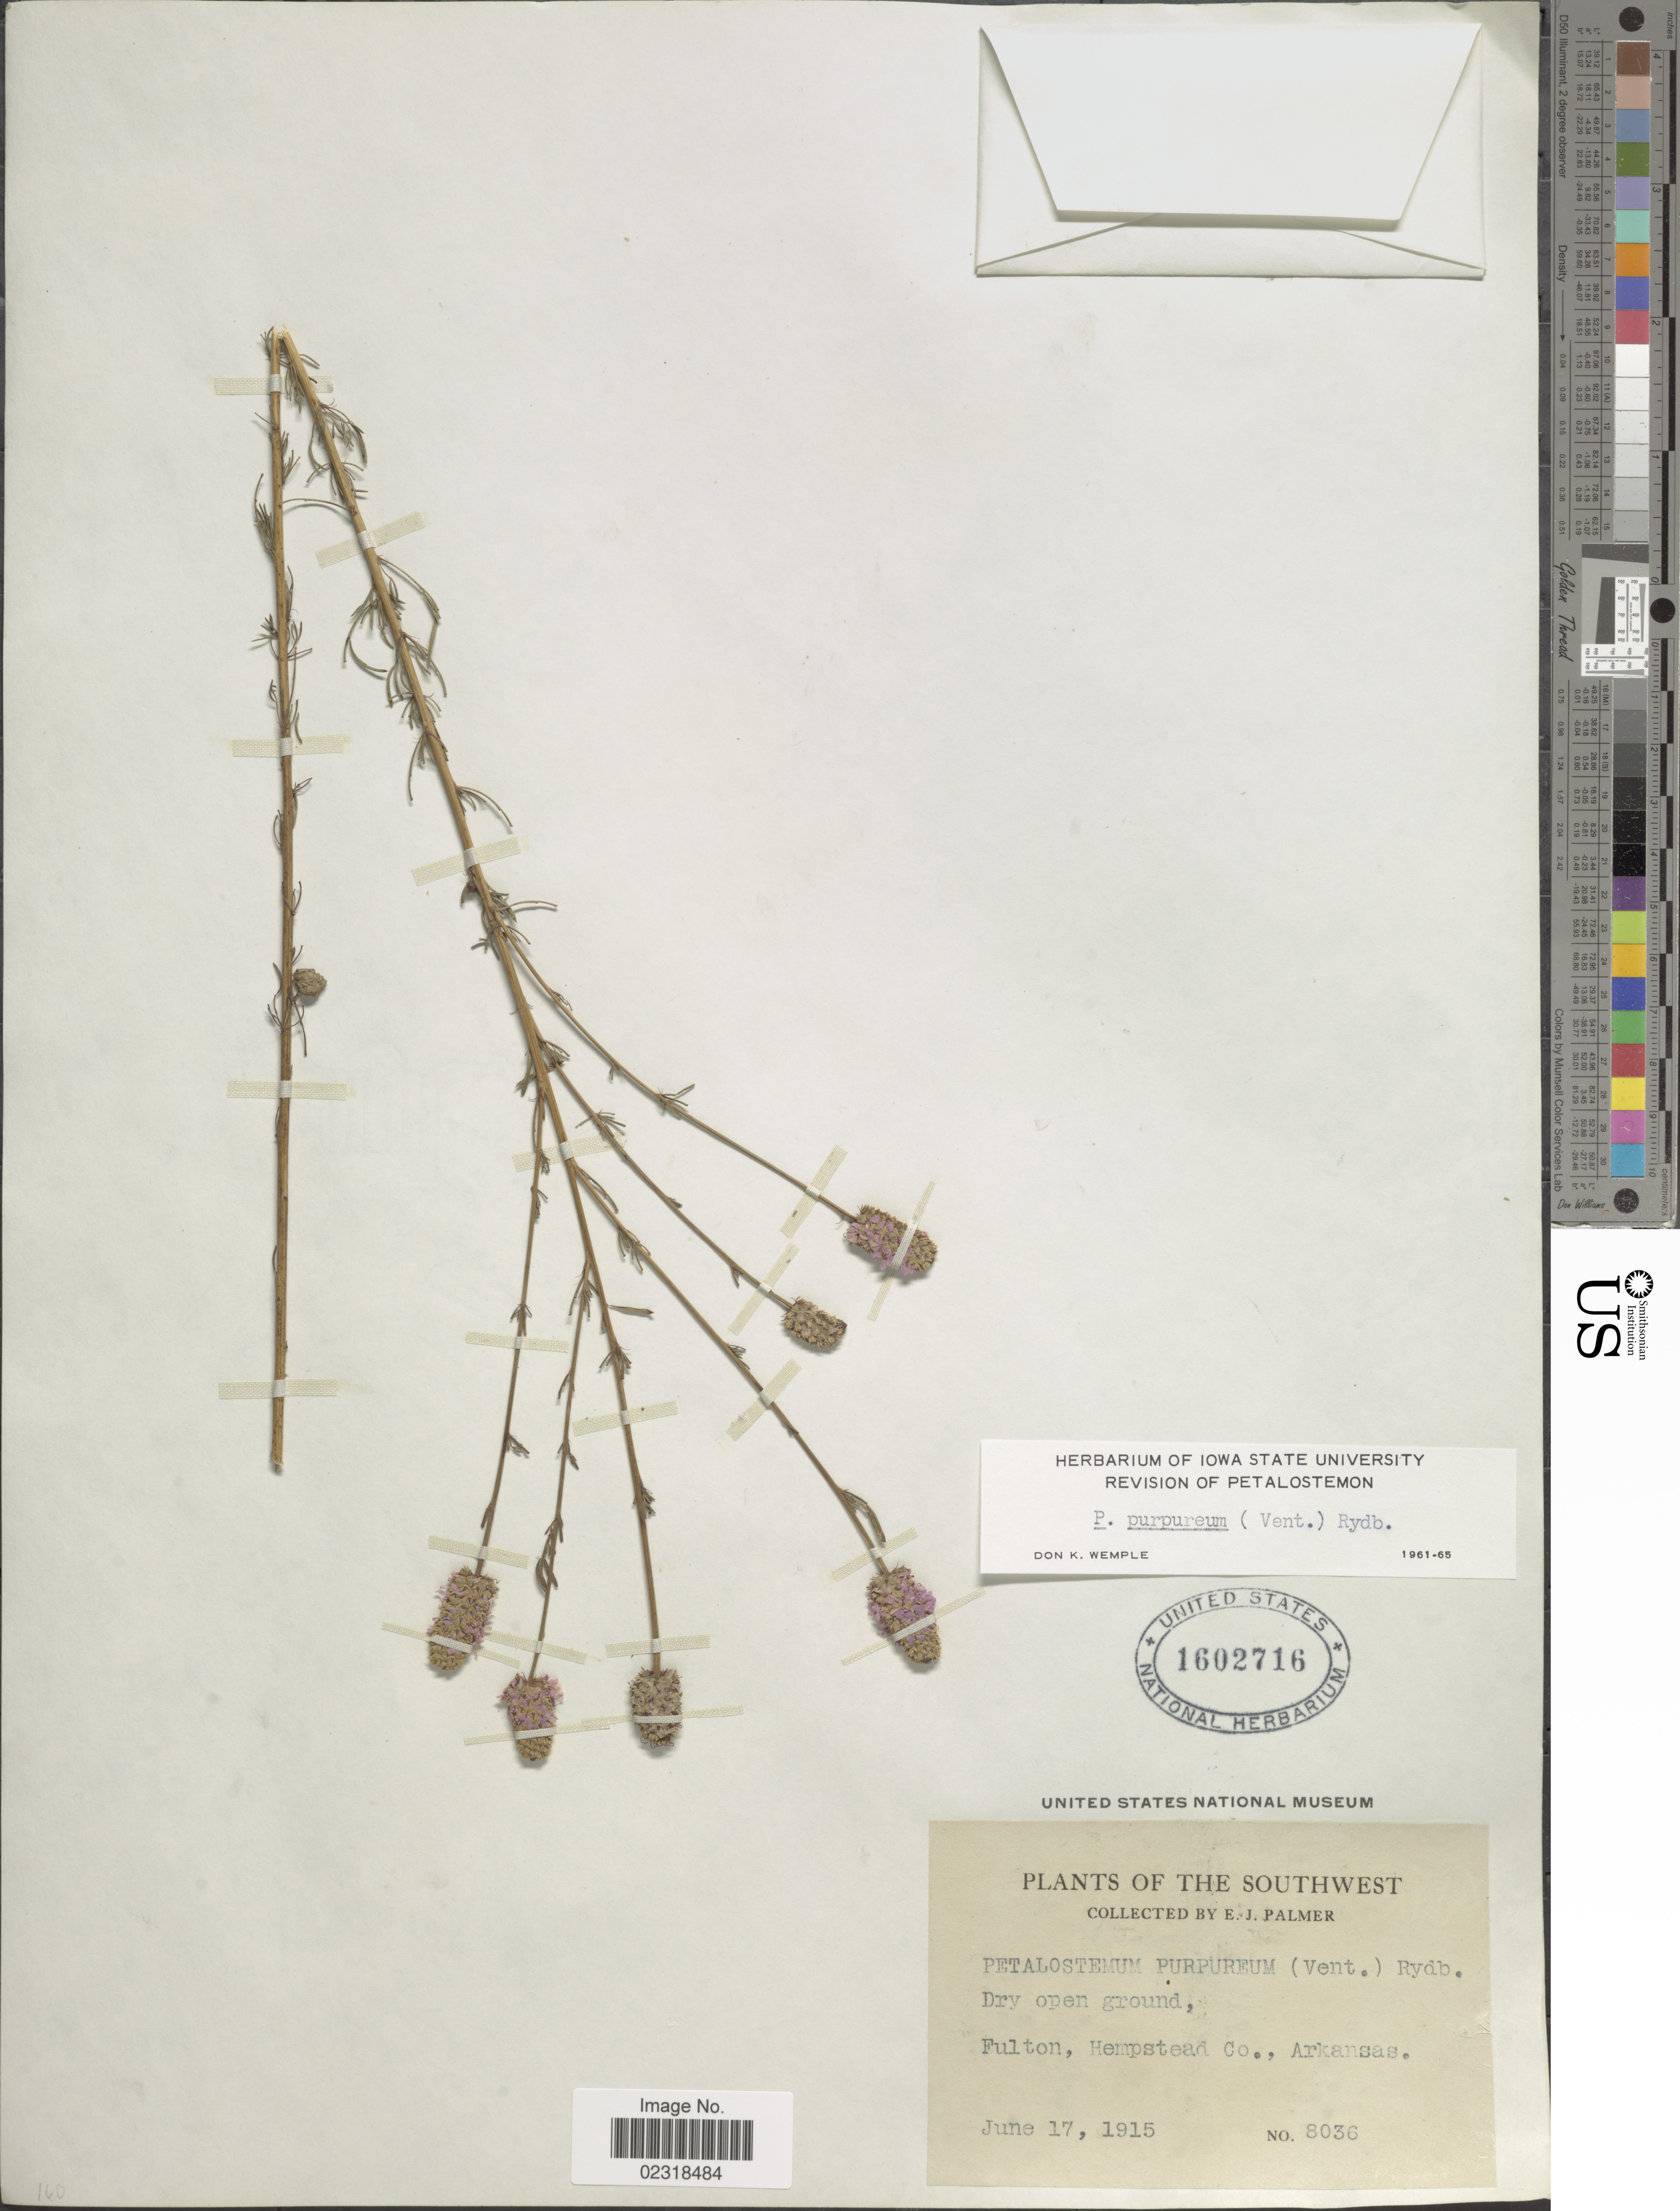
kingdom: Plantae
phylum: Tracheophyta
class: Magnoliopsida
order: Fabales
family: Fabaceae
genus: Dalea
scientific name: Dalea purpurea var. purpurea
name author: Vent.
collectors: E. J. Palmer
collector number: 8036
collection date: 1915-06-17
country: United States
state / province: Arkansas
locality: Fulton, Hempsted Co., Arkansas, The Southwest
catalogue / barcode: US 1602716